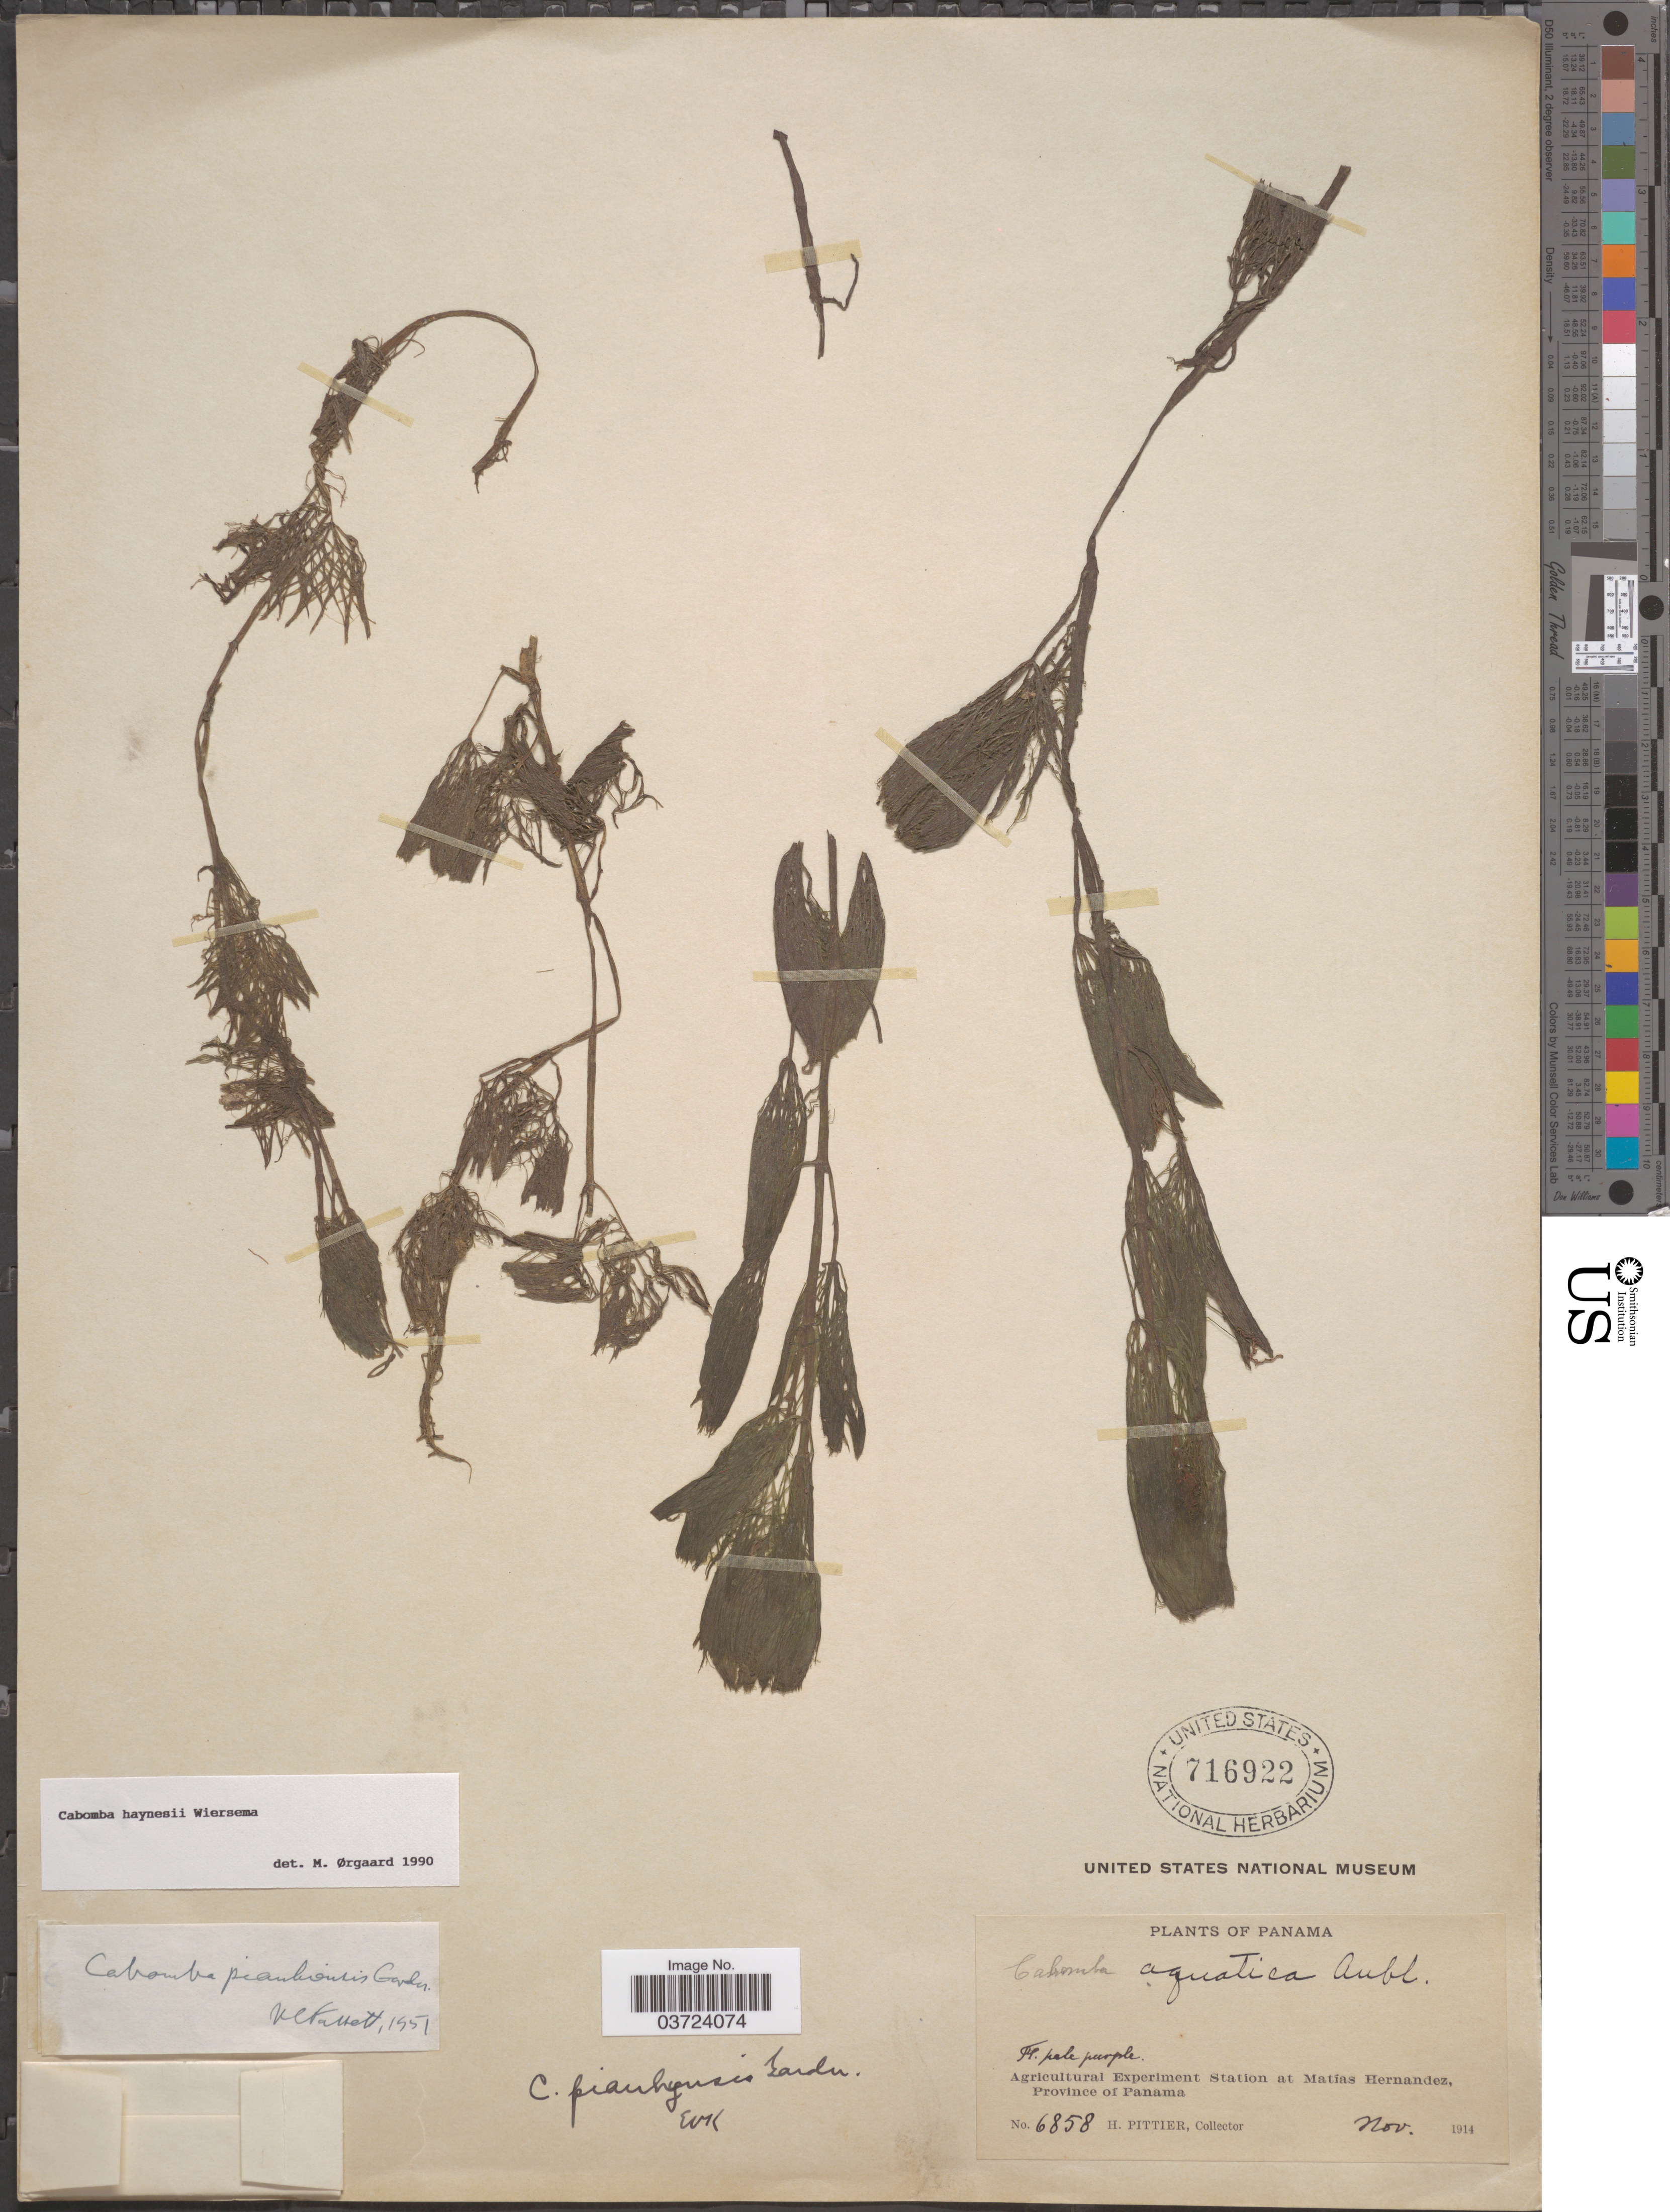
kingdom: Plantae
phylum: Tracheophyta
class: Magnoliopsida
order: Nymphaeales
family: Cabombaceae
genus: Cabomba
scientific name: Cabomba haynesii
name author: Wiersema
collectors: H. F. Pittier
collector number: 6858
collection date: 1914-11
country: Panama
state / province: Panamá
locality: Agricultural Experiment Station at Matías Hernandez.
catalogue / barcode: US 716922